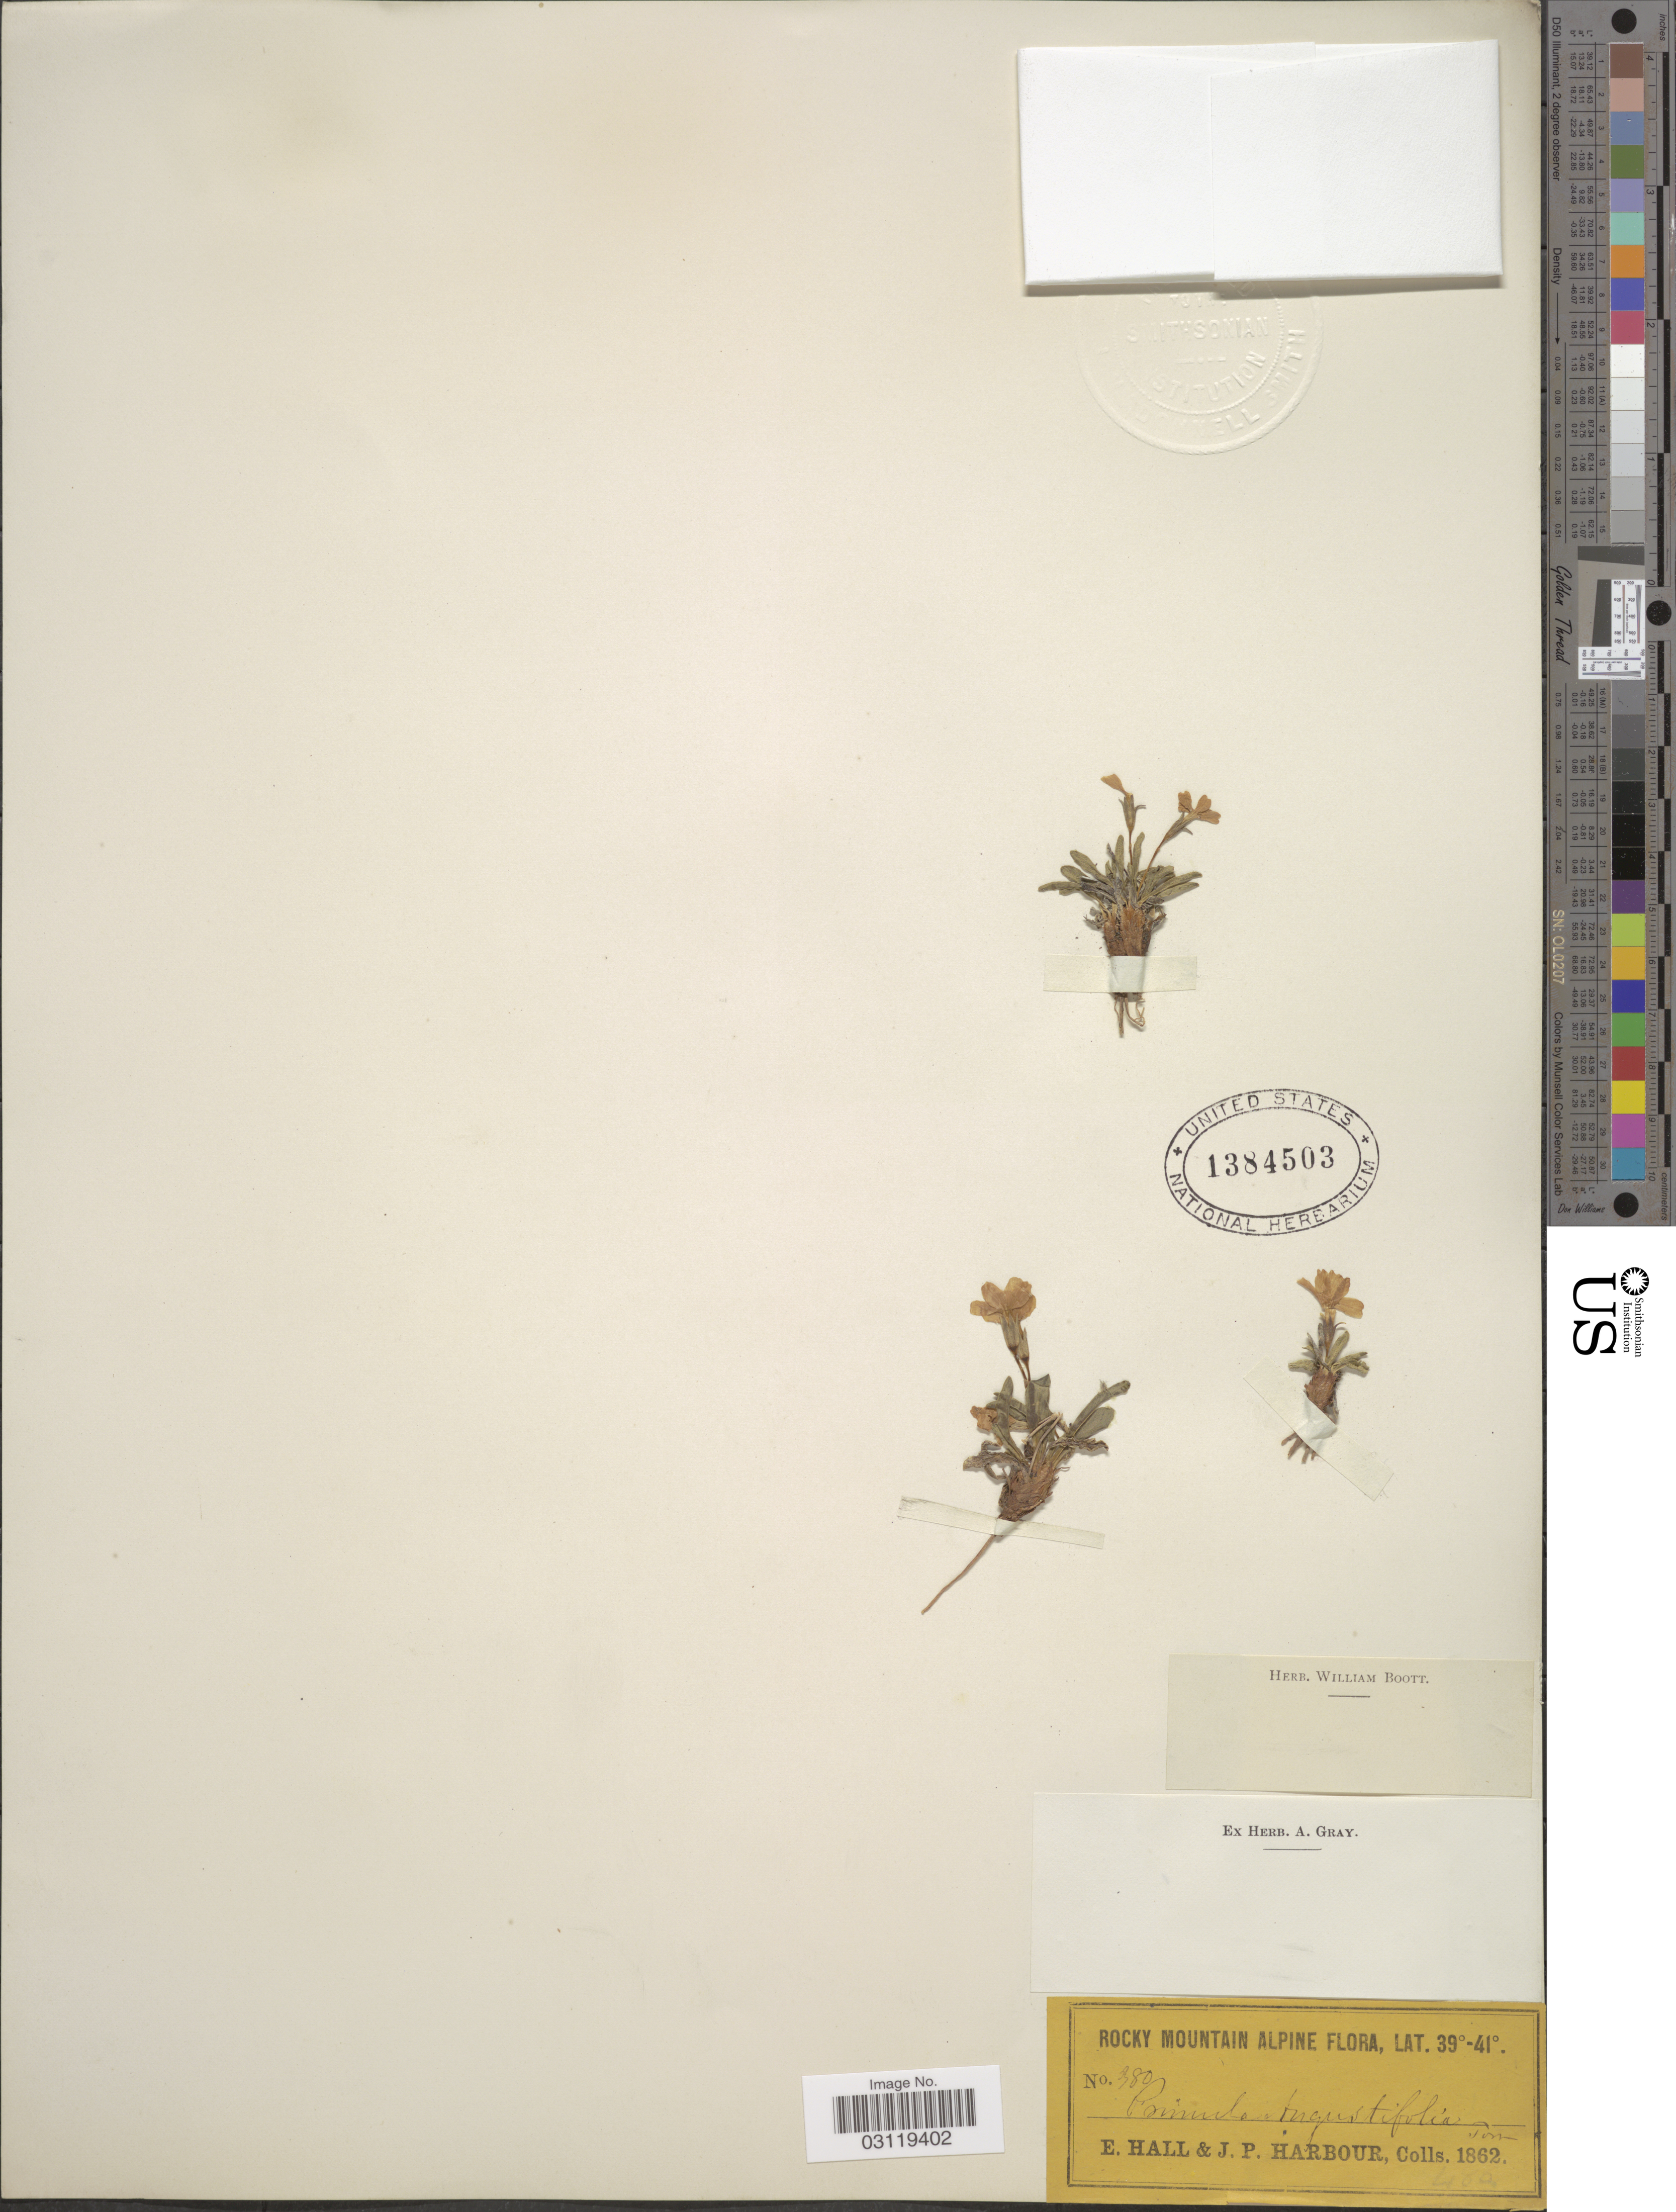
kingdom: Plantae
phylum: Tracheophyta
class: Magnoliopsida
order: Ericales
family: Primulaceae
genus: Primula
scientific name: Primula angustifolia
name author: Torr.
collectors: E. Hall & J. Harbour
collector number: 380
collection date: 1862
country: United States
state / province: Colorado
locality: Rocky Mtns. Alpine.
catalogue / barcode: US 1384503